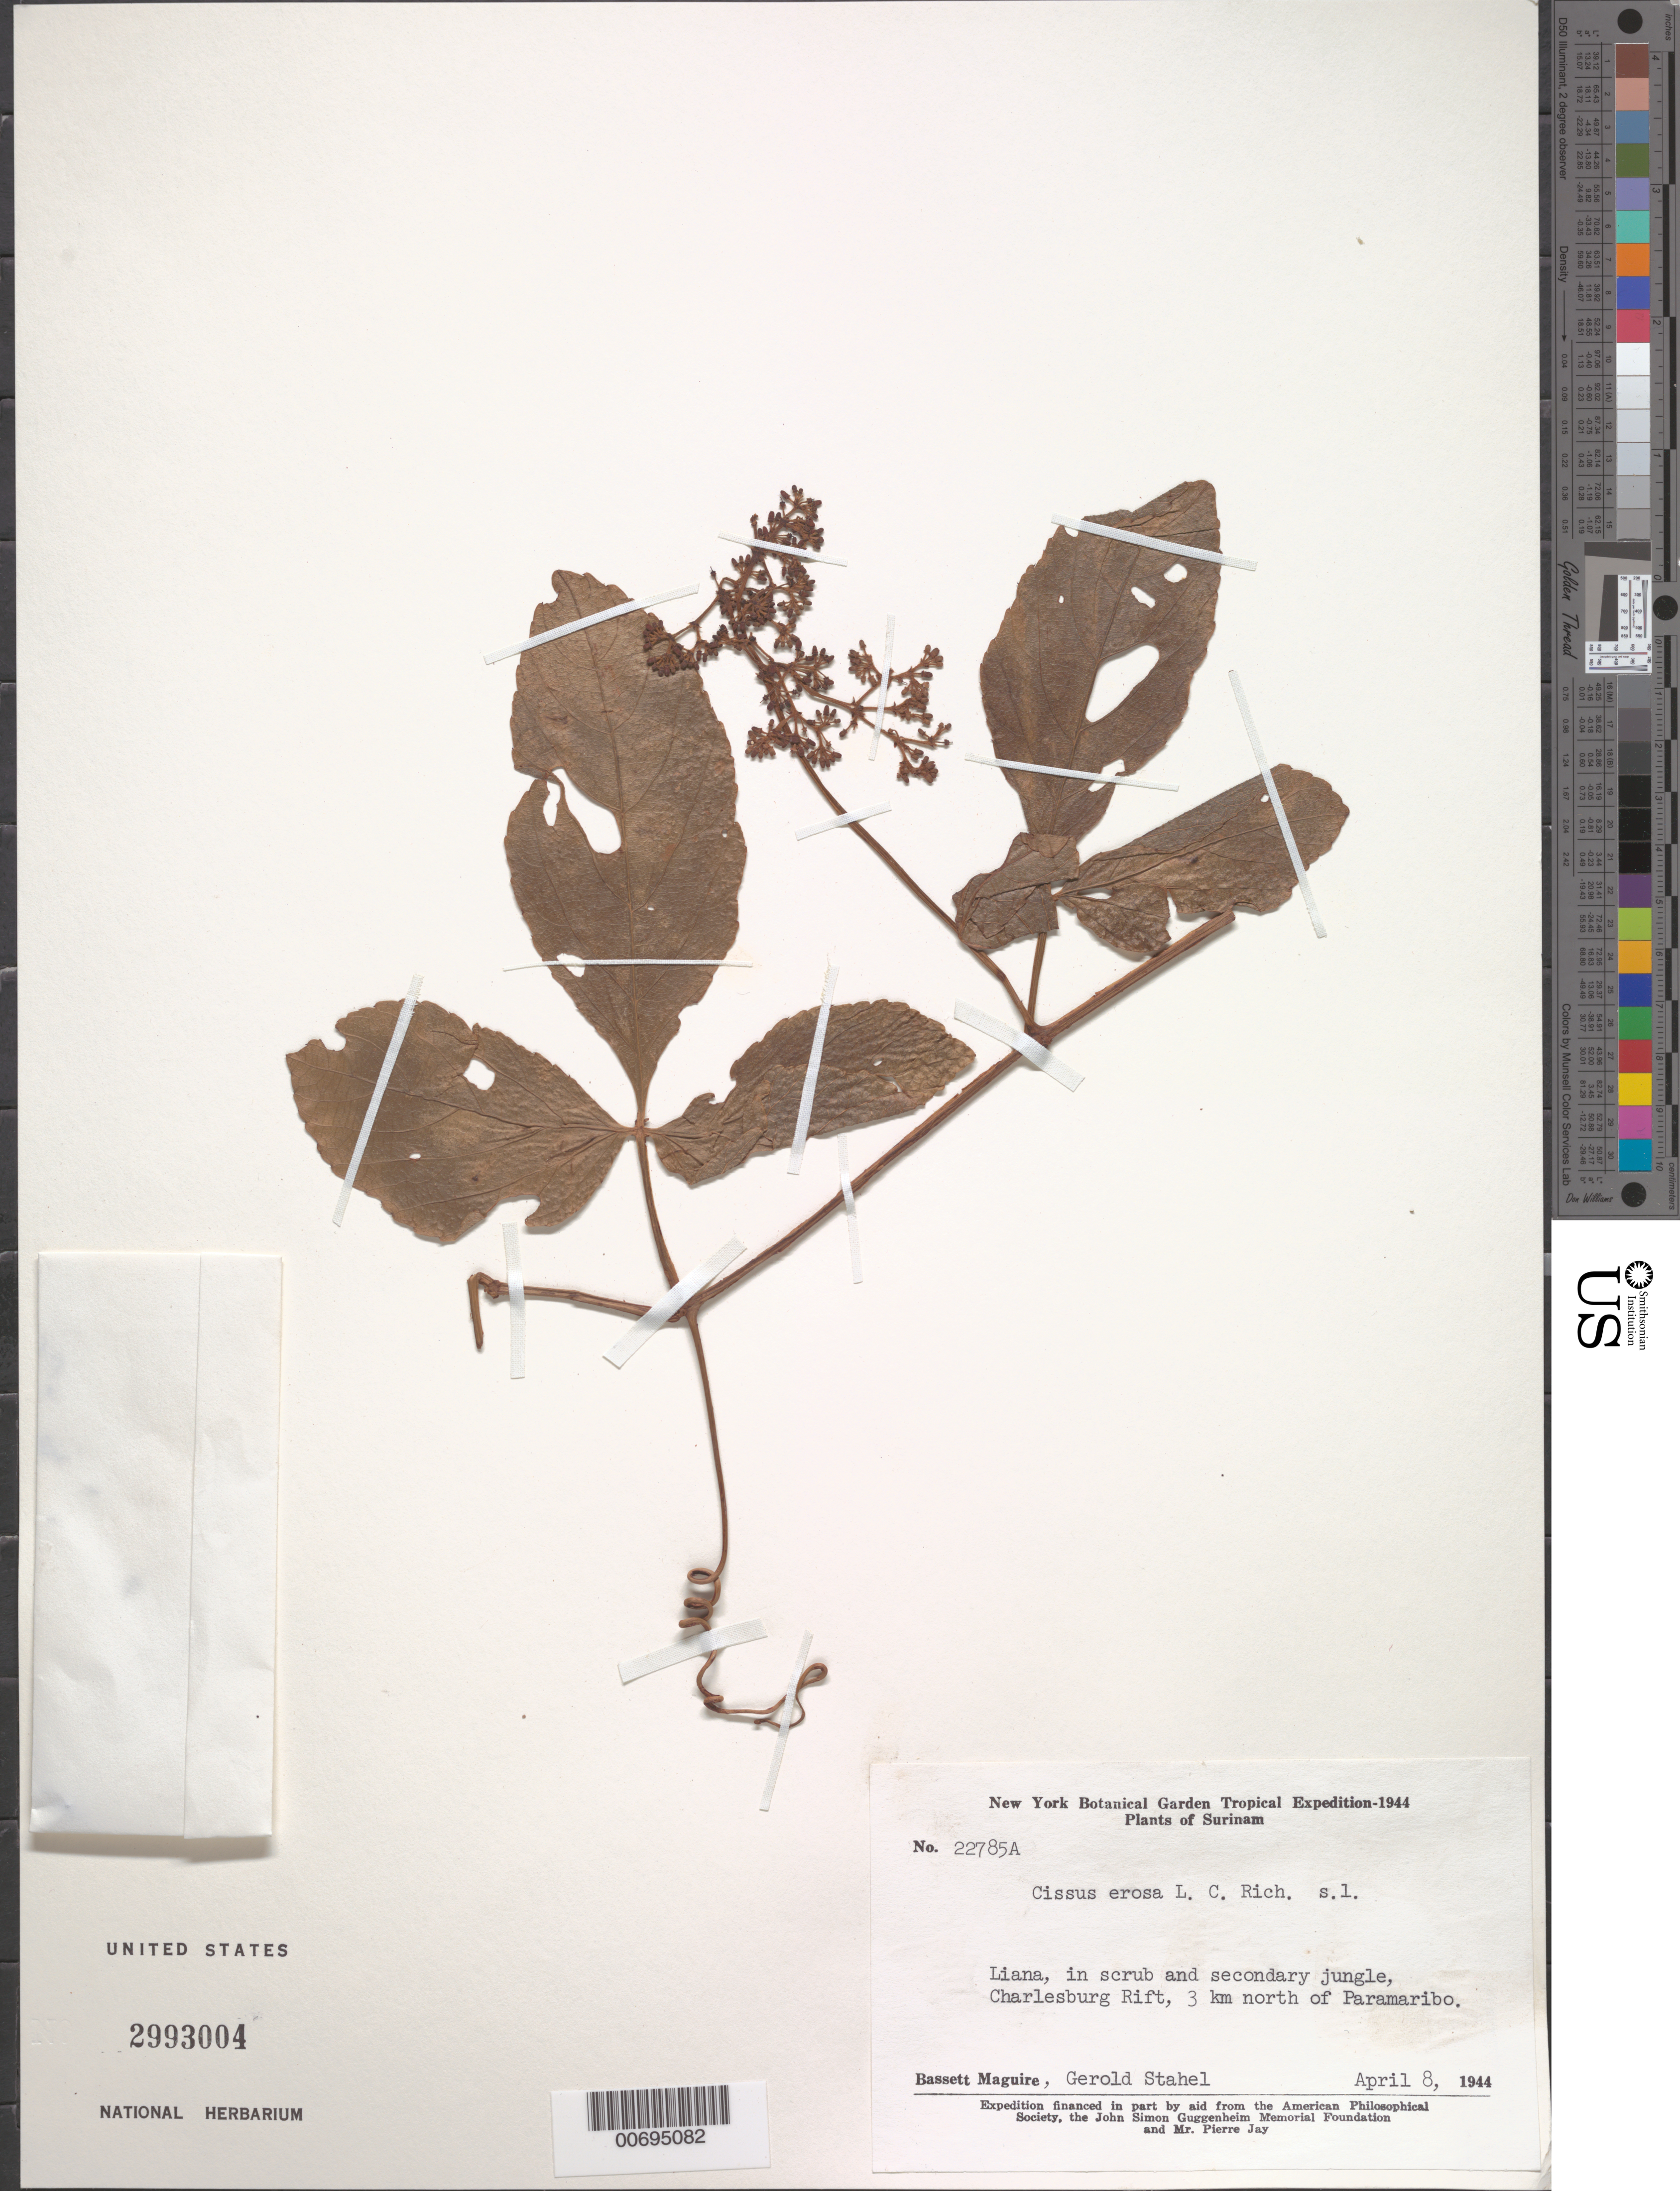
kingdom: Plantae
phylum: Tracheophyta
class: Magnoliopsida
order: Vitales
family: Vitaceae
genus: Cissus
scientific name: Cissus erosa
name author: Rich.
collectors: B. Maguire & G. Stahel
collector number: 22785 A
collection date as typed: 8-Apr-44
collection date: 1944-04-08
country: Suriname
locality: Paramaribo, 3 km N of, Charlesburg Rift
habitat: Scrub and secondary jungle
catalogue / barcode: US 2993004